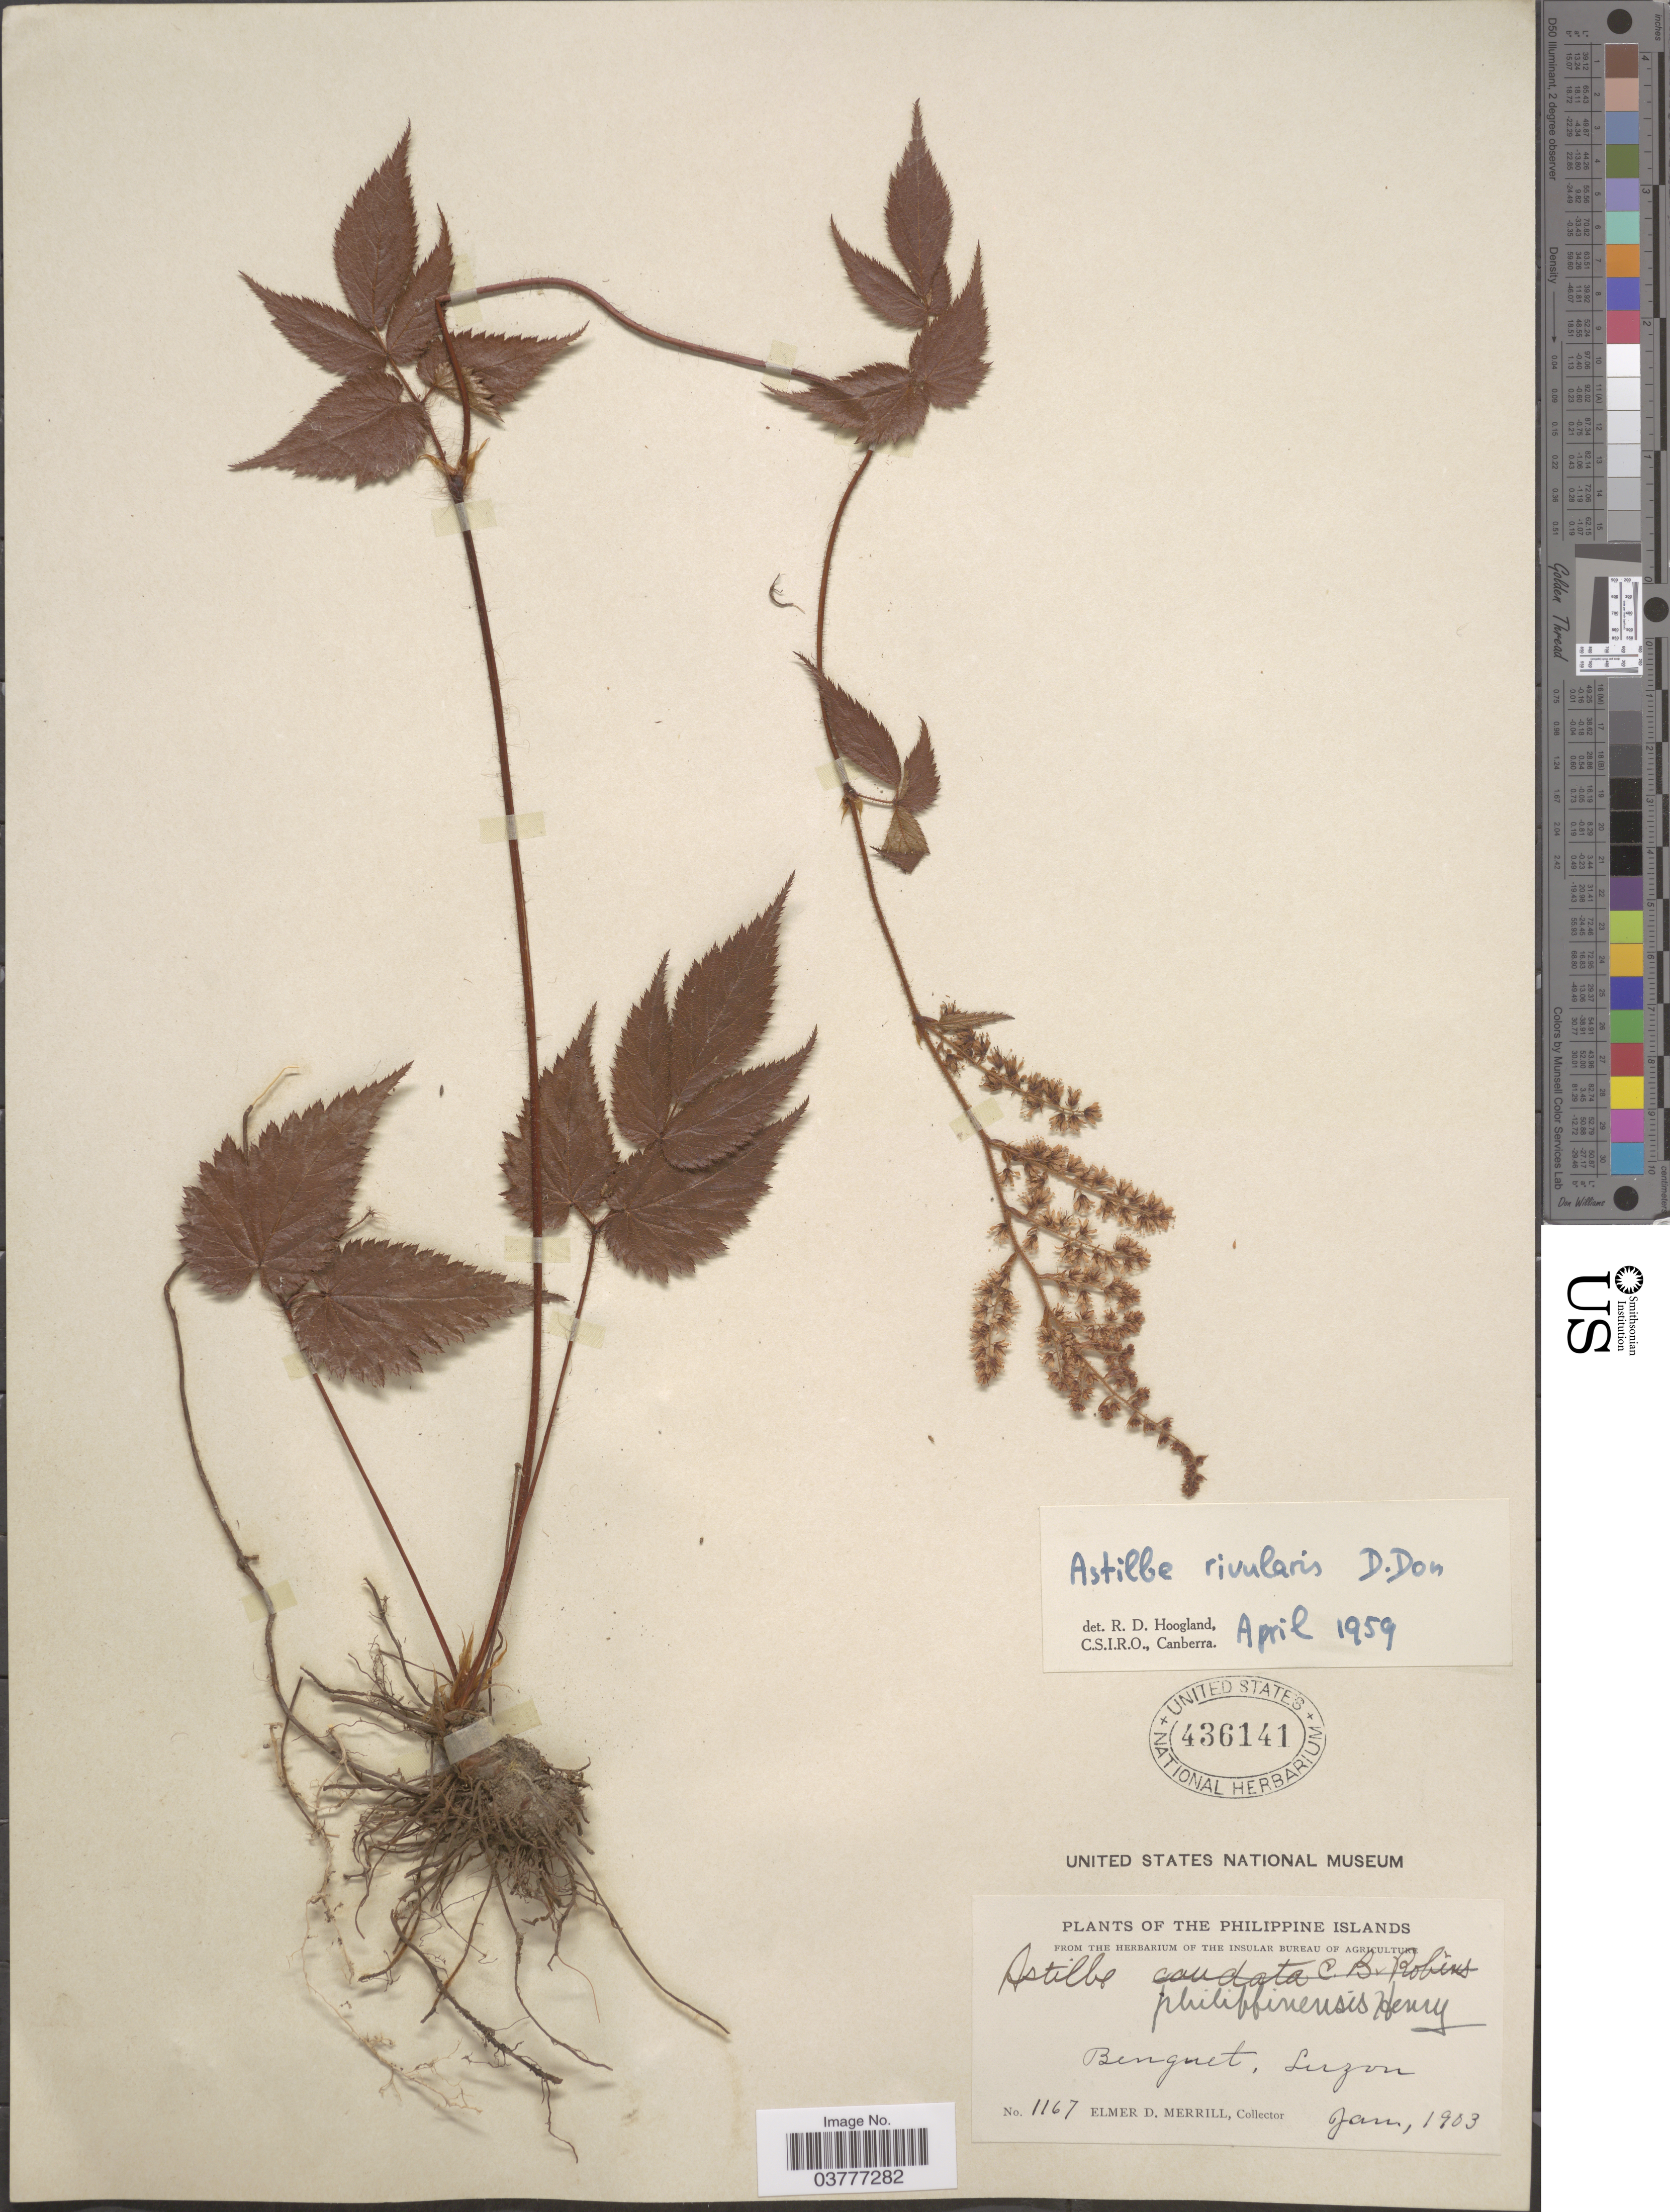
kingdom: Plantae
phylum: Tracheophyta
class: Magnoliopsida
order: Saxifragales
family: Saxifragaceae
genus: Astilbe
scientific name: Astilbe philippinensis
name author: A. Henry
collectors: E. D. Merrill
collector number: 1167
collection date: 1903-01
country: Philippines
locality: The Philippine Islands. Benguet, Luzon.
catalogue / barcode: US 436141